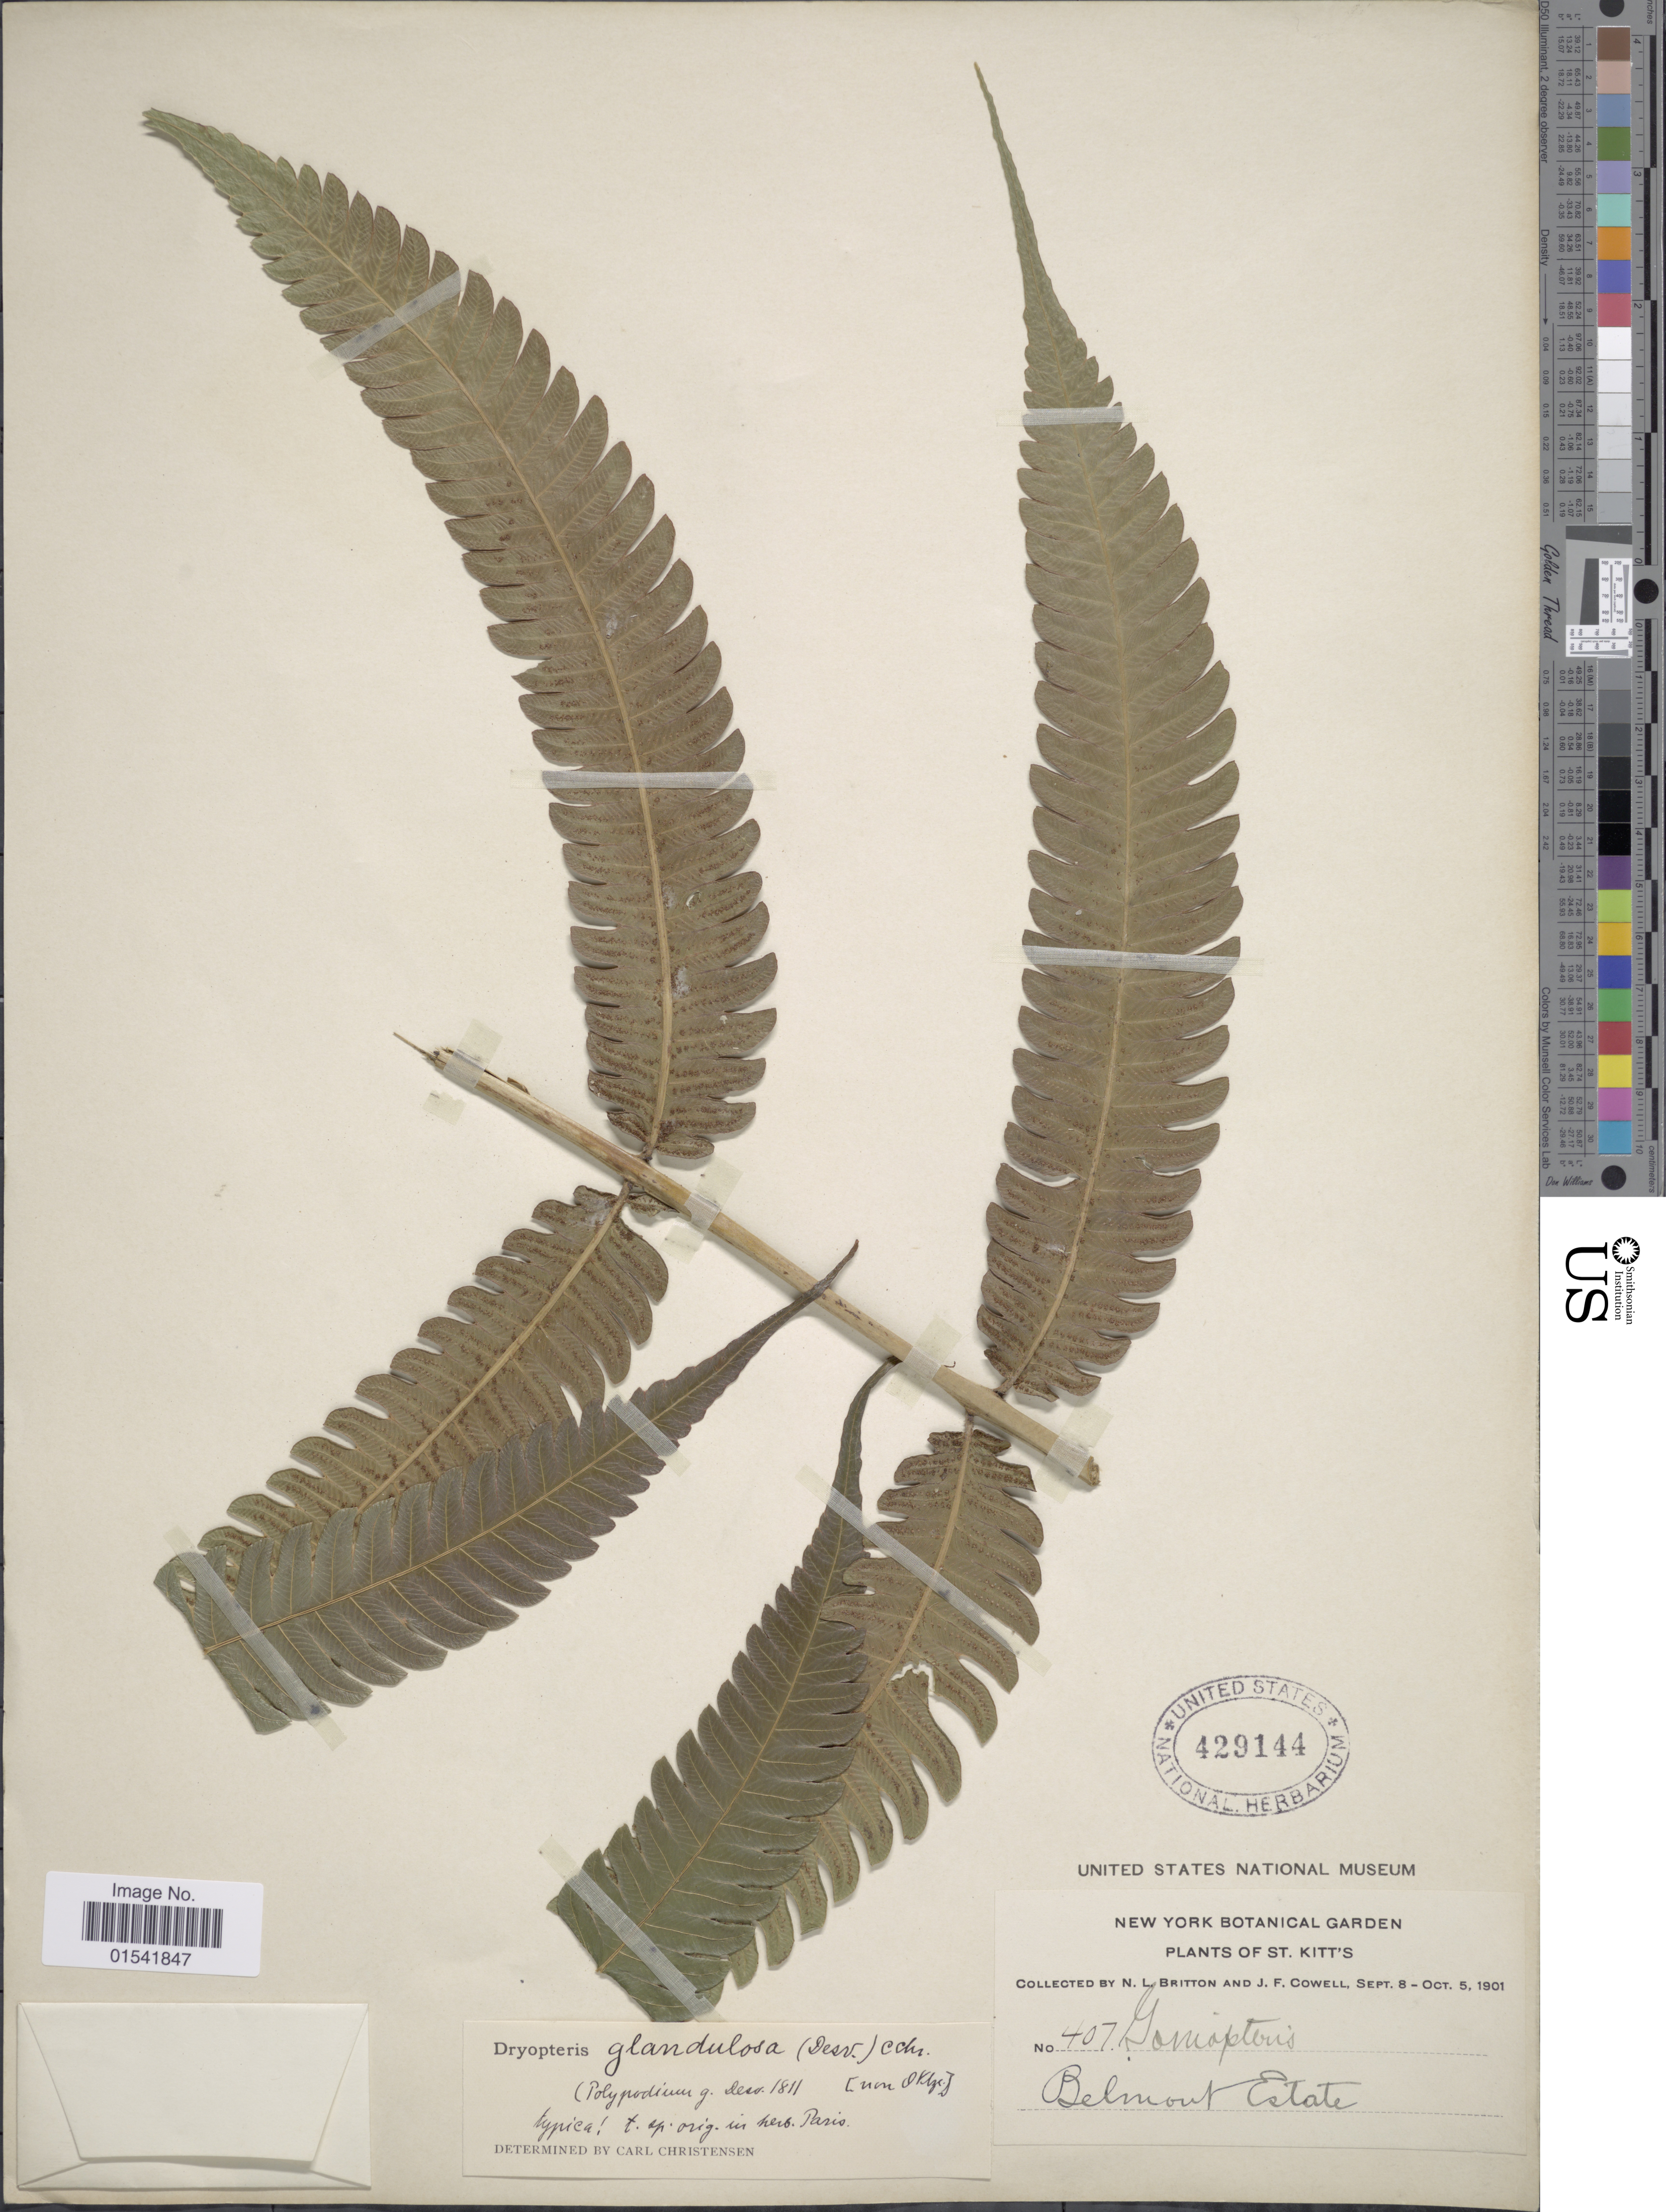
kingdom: Plantae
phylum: Tracheophyta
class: Polypodiopsida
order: Polypodiales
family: Thelypteridaceae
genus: Steiropteris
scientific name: Steiropteris glandulosa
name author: (Hook. f.) Pic. Serm.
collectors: N. Britton & J. F. Cowell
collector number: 407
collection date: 1901-09-08/1901-10-05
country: St. Christopher-Nevis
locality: St. Kitt's, Belmont Estate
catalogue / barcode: US 429144